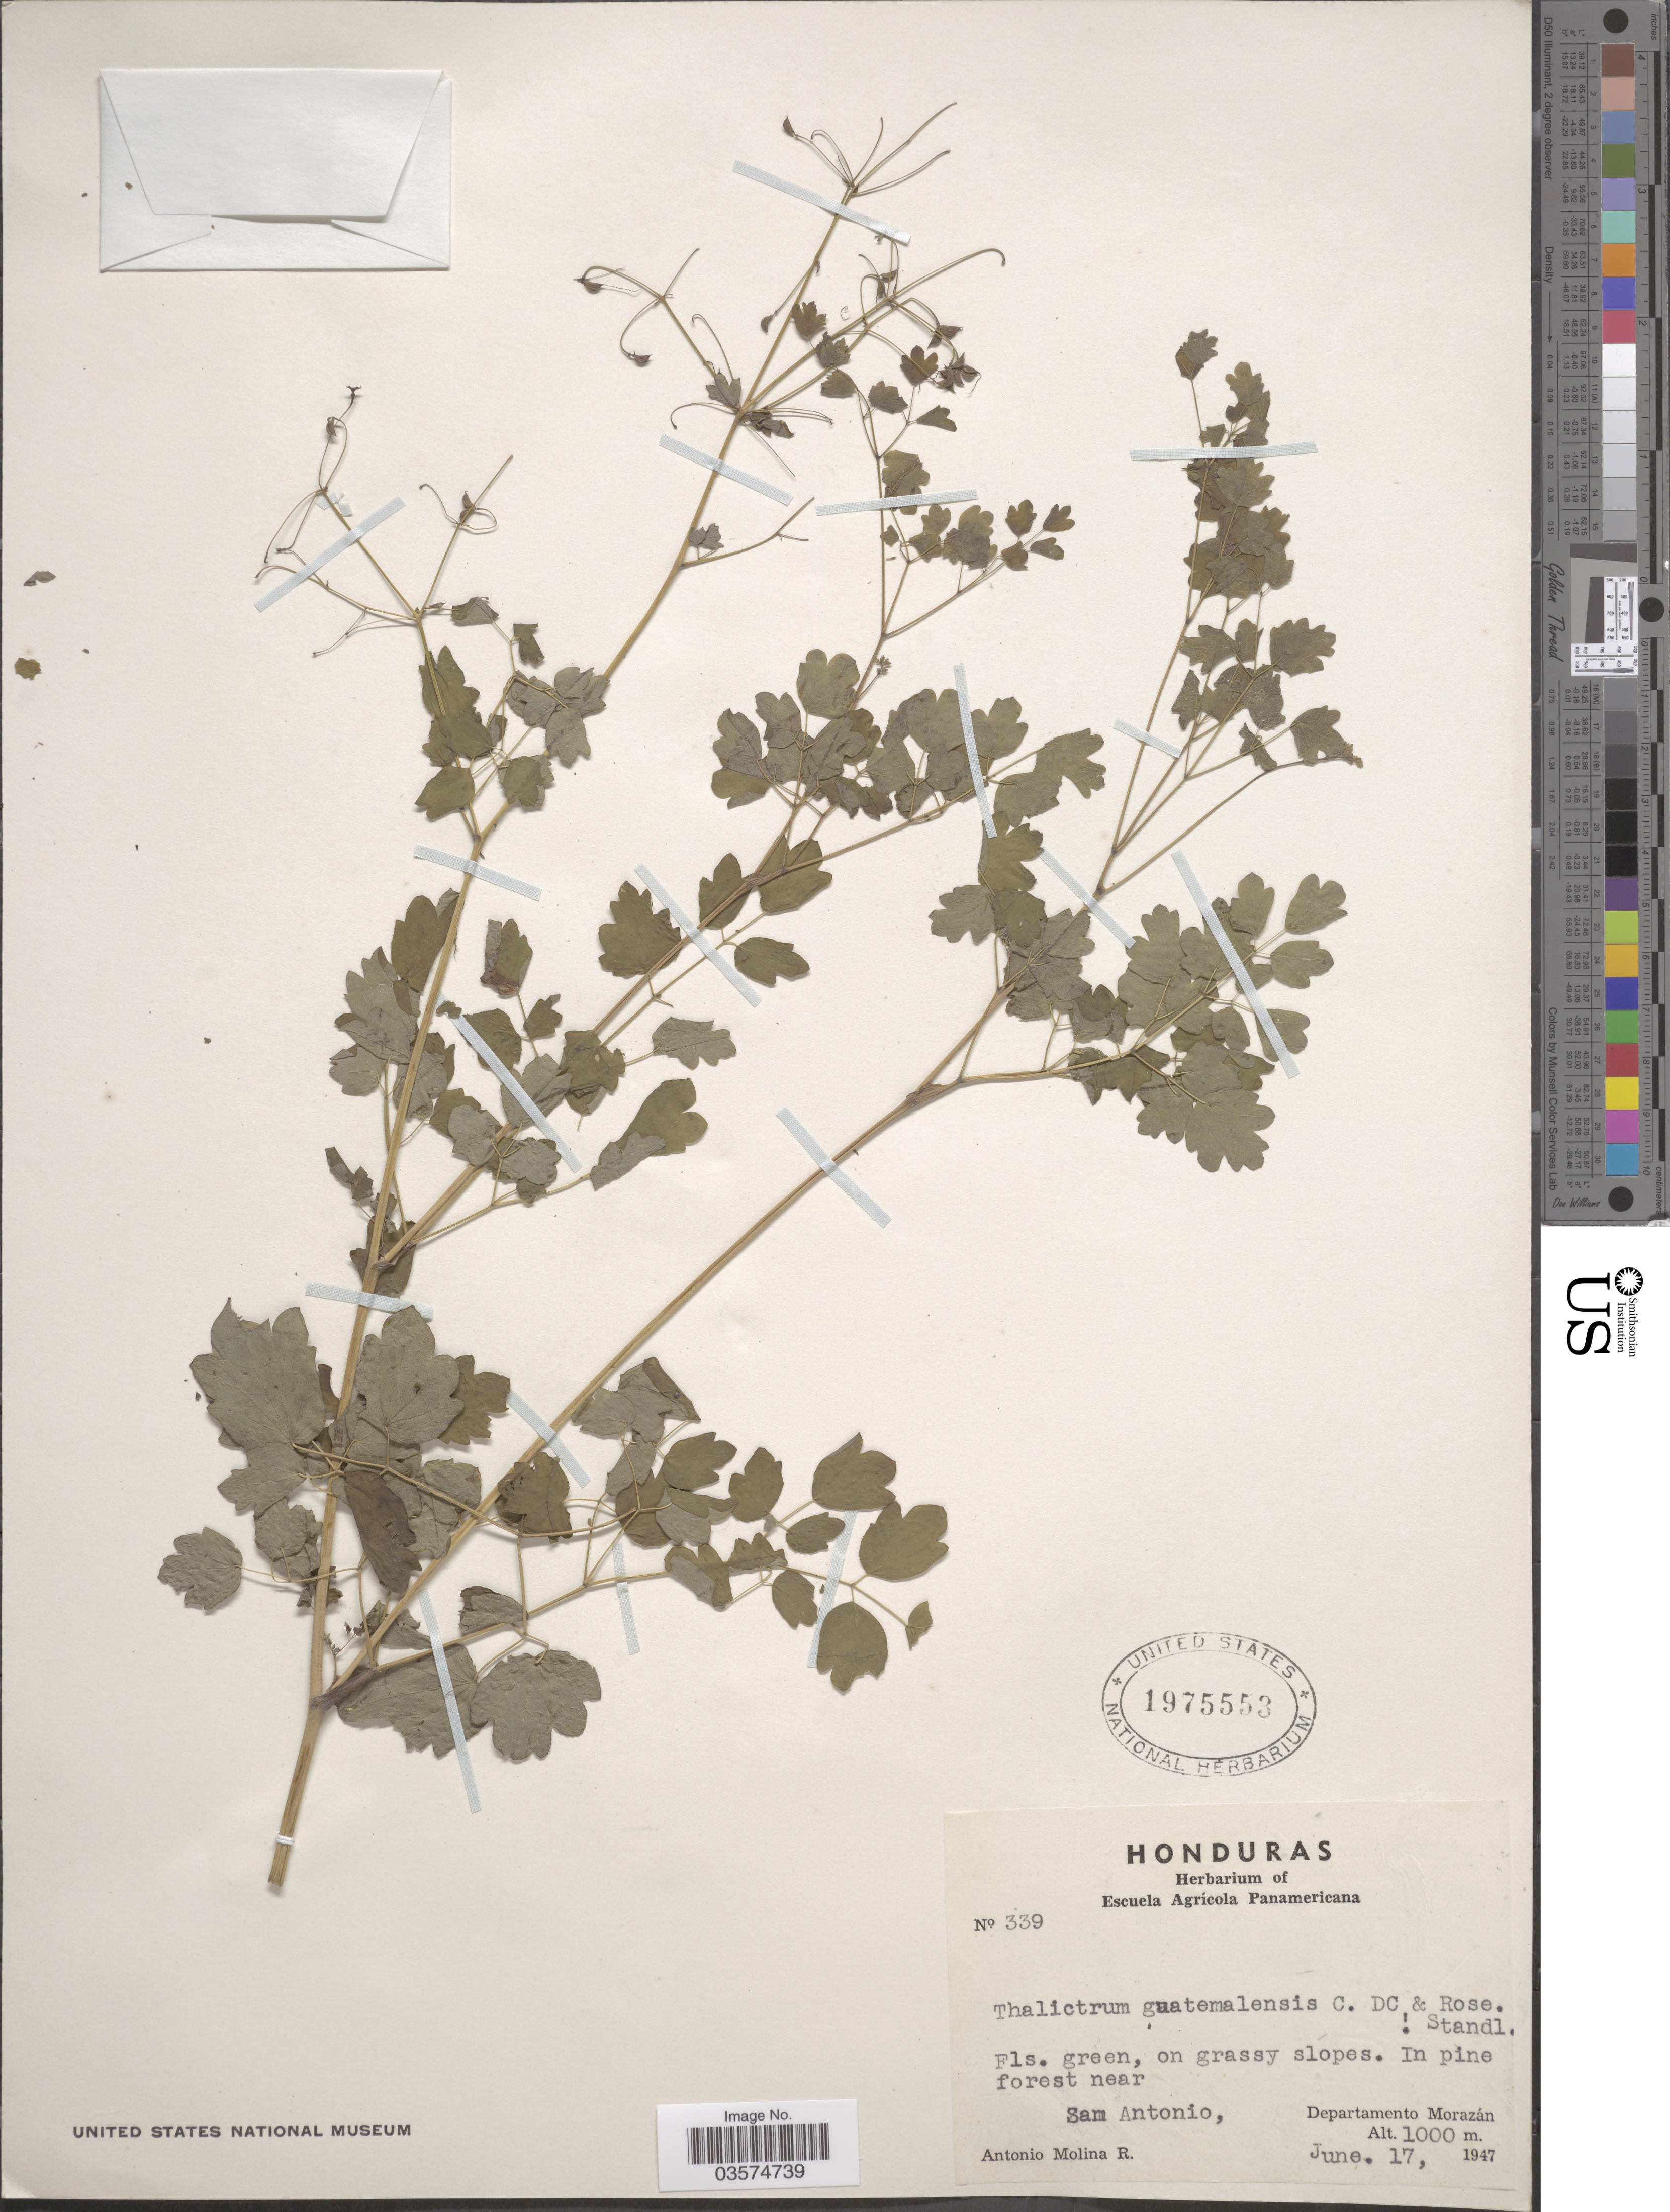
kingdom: Plantae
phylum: Tracheophyta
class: Magnoliopsida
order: Ranunculales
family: Ranunculaceae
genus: Thalictrum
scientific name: Thalictrum guatemalense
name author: C. DC. & Rose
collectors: A. Molina R.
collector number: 339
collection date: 1947-06-17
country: Honduras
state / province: Fco. Morazán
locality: In pine forest near San Antonio. Departamento Morazán.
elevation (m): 1000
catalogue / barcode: US 1975553